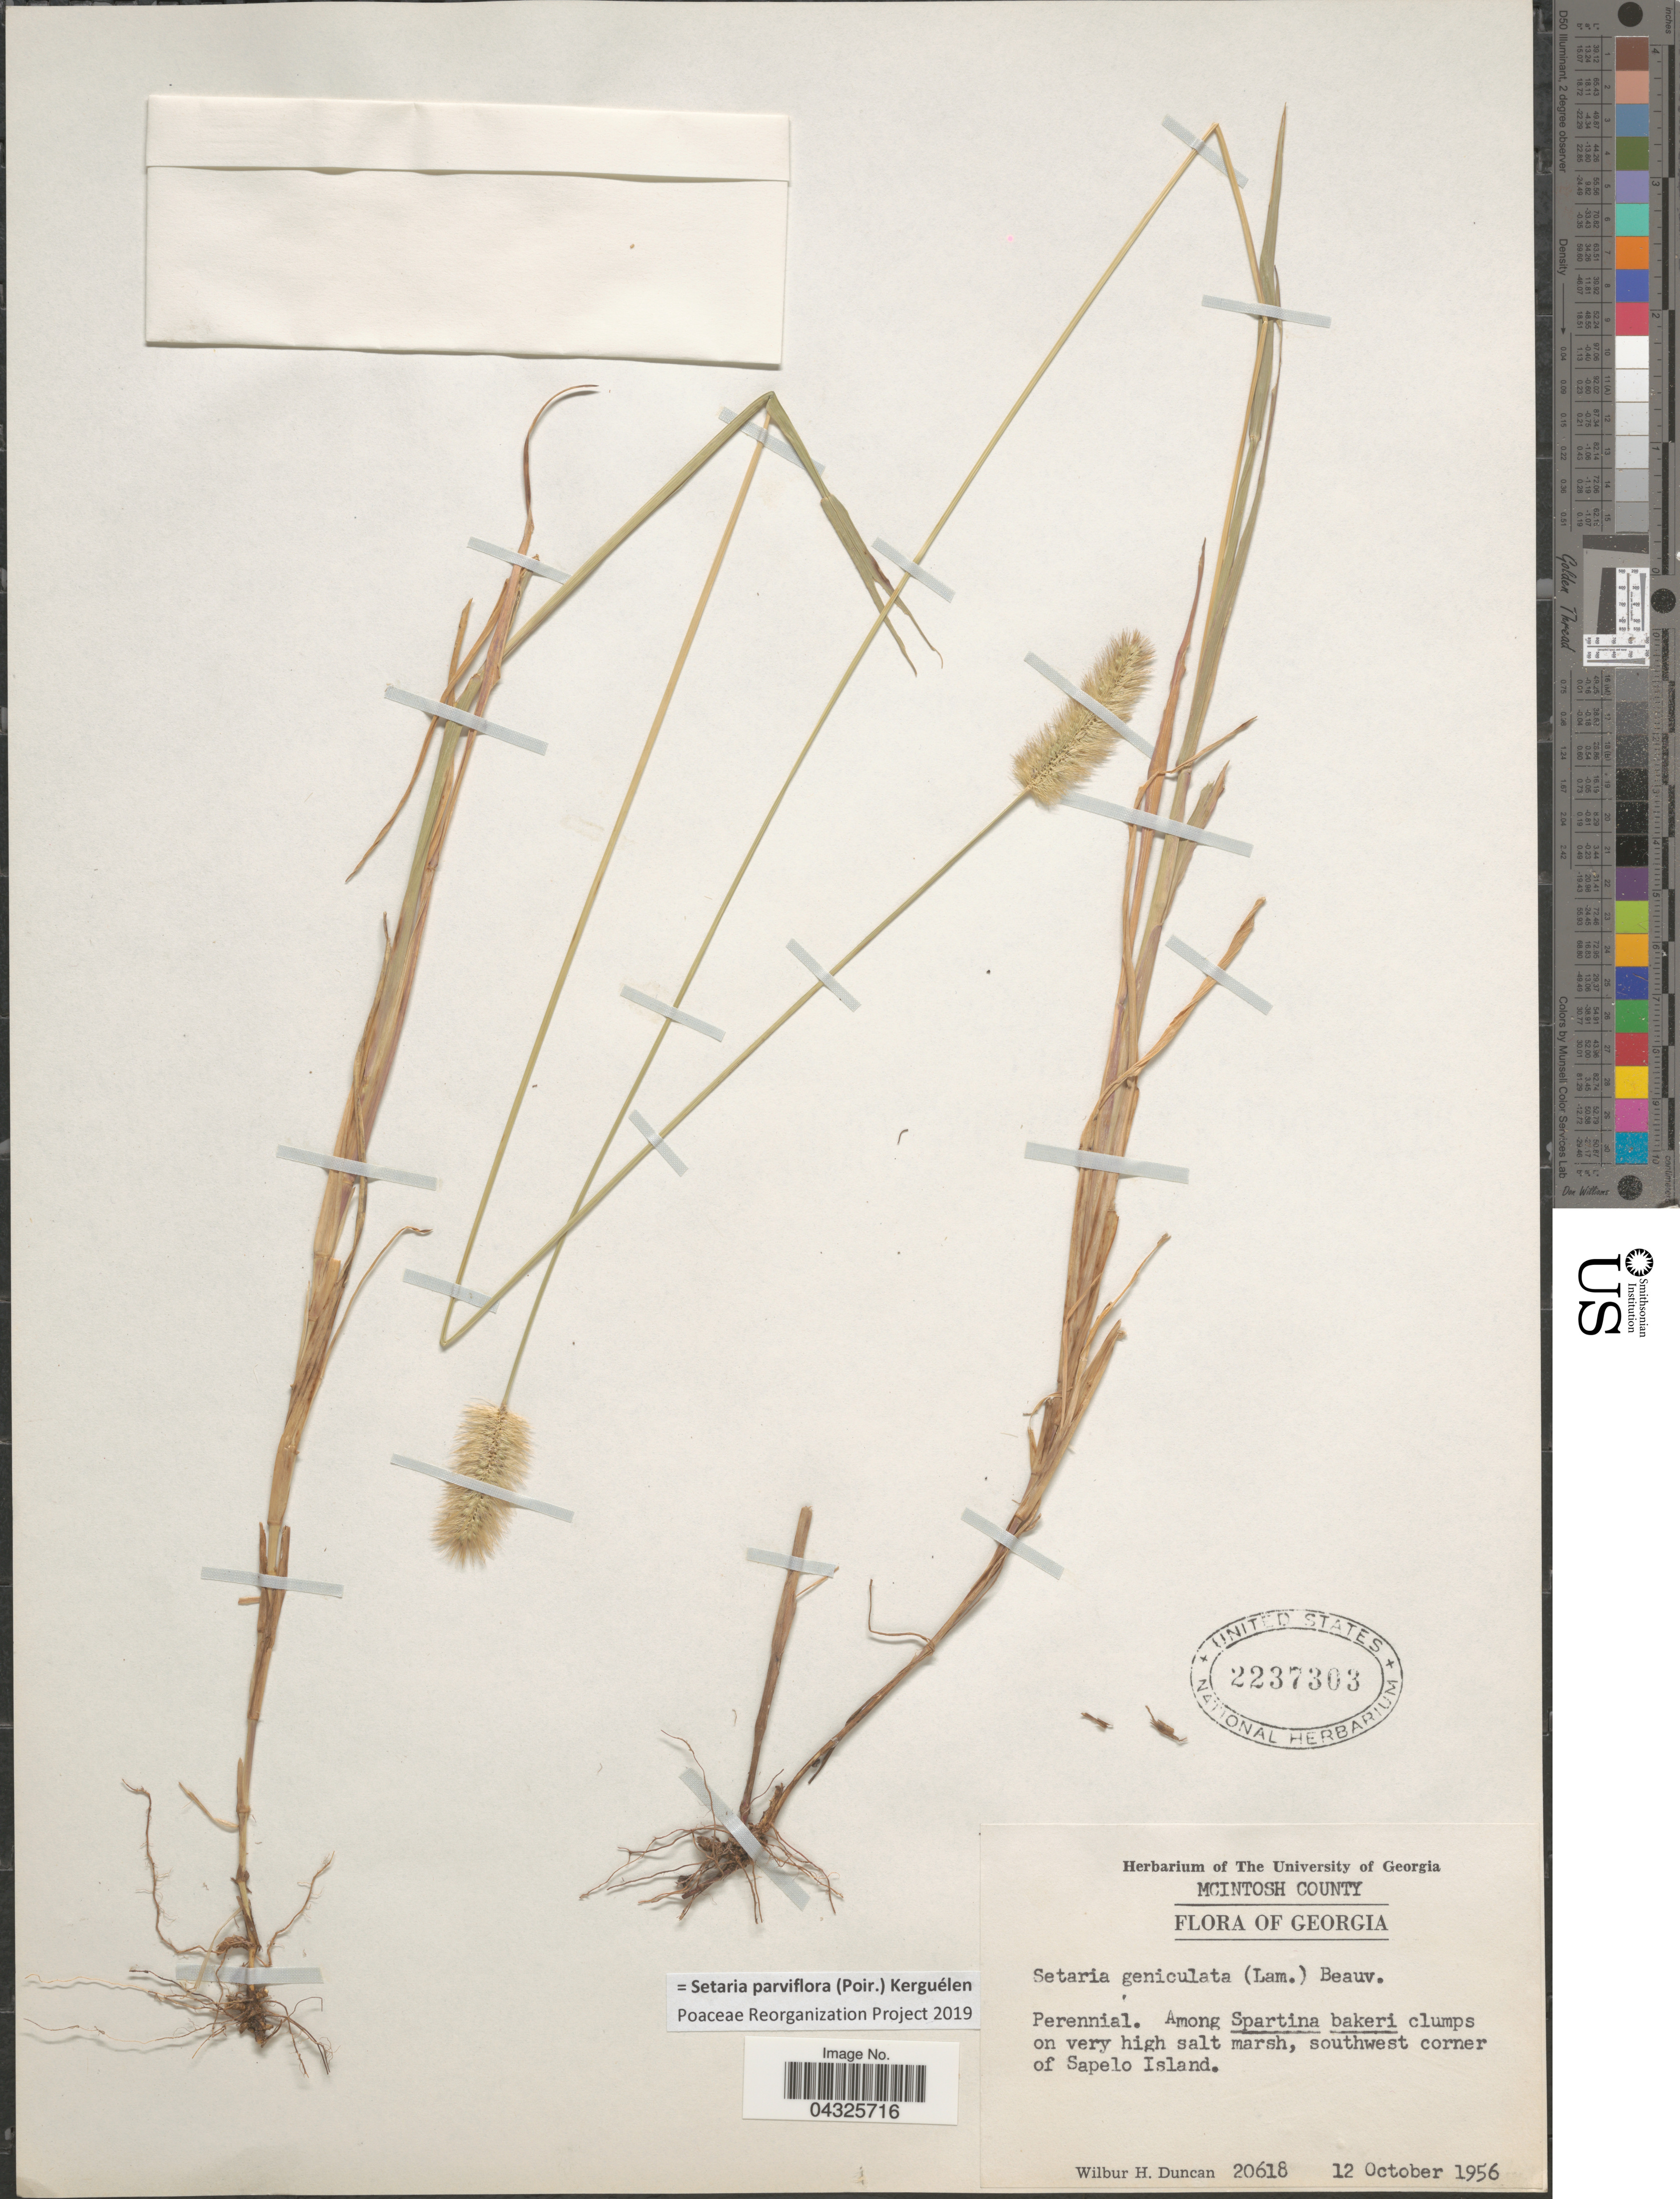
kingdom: Plantae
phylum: Tracheophyta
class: Liliopsida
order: Poales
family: Poaceae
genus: Setaria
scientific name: Setaria parviflora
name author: (Poir.) Kerguélen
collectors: W. H. Duncan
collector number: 20618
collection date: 1956-10-12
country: United States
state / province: Georgia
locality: Mcintosh County. Southwest corner of Sapelo Island.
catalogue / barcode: US 2237303